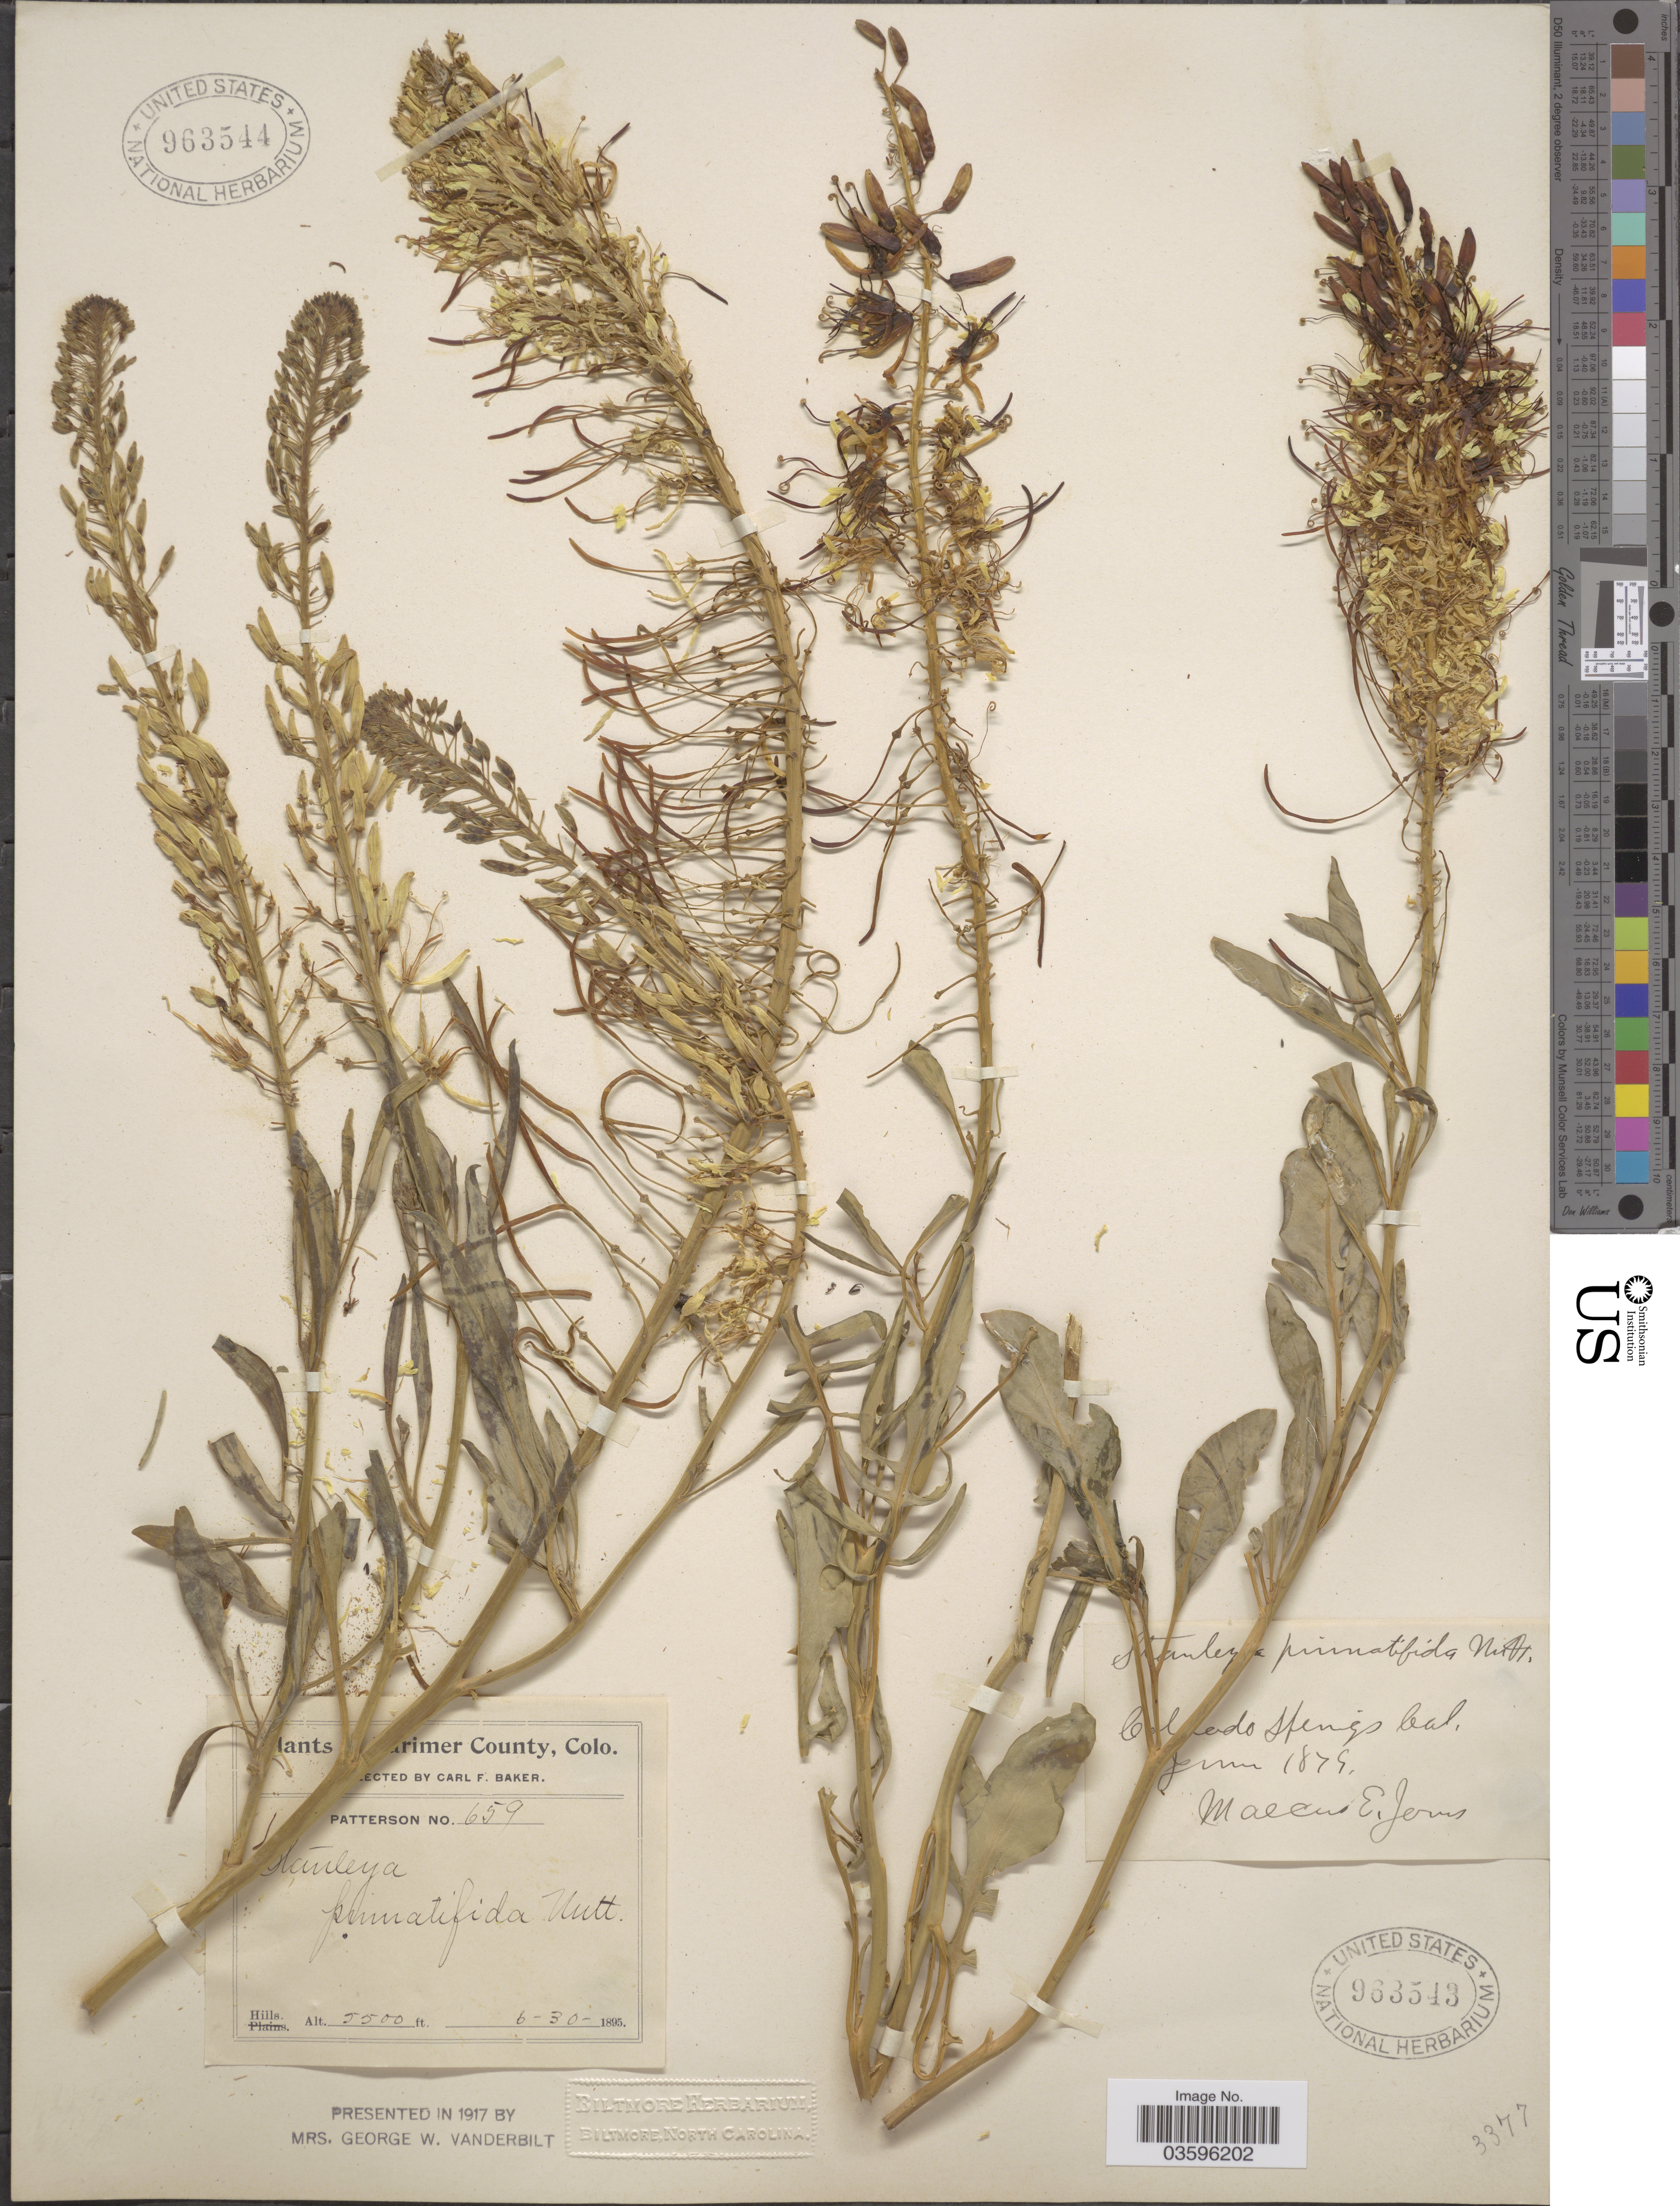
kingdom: Plantae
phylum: Tracheophyta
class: Magnoliopsida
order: Brassicales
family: Brassicaceae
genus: Stanleya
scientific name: Stanleya pinnata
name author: (Pursh) Britton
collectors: M. E. Jones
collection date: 1879-06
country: United States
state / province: California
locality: Colorado Springs.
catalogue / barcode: US 963543-2